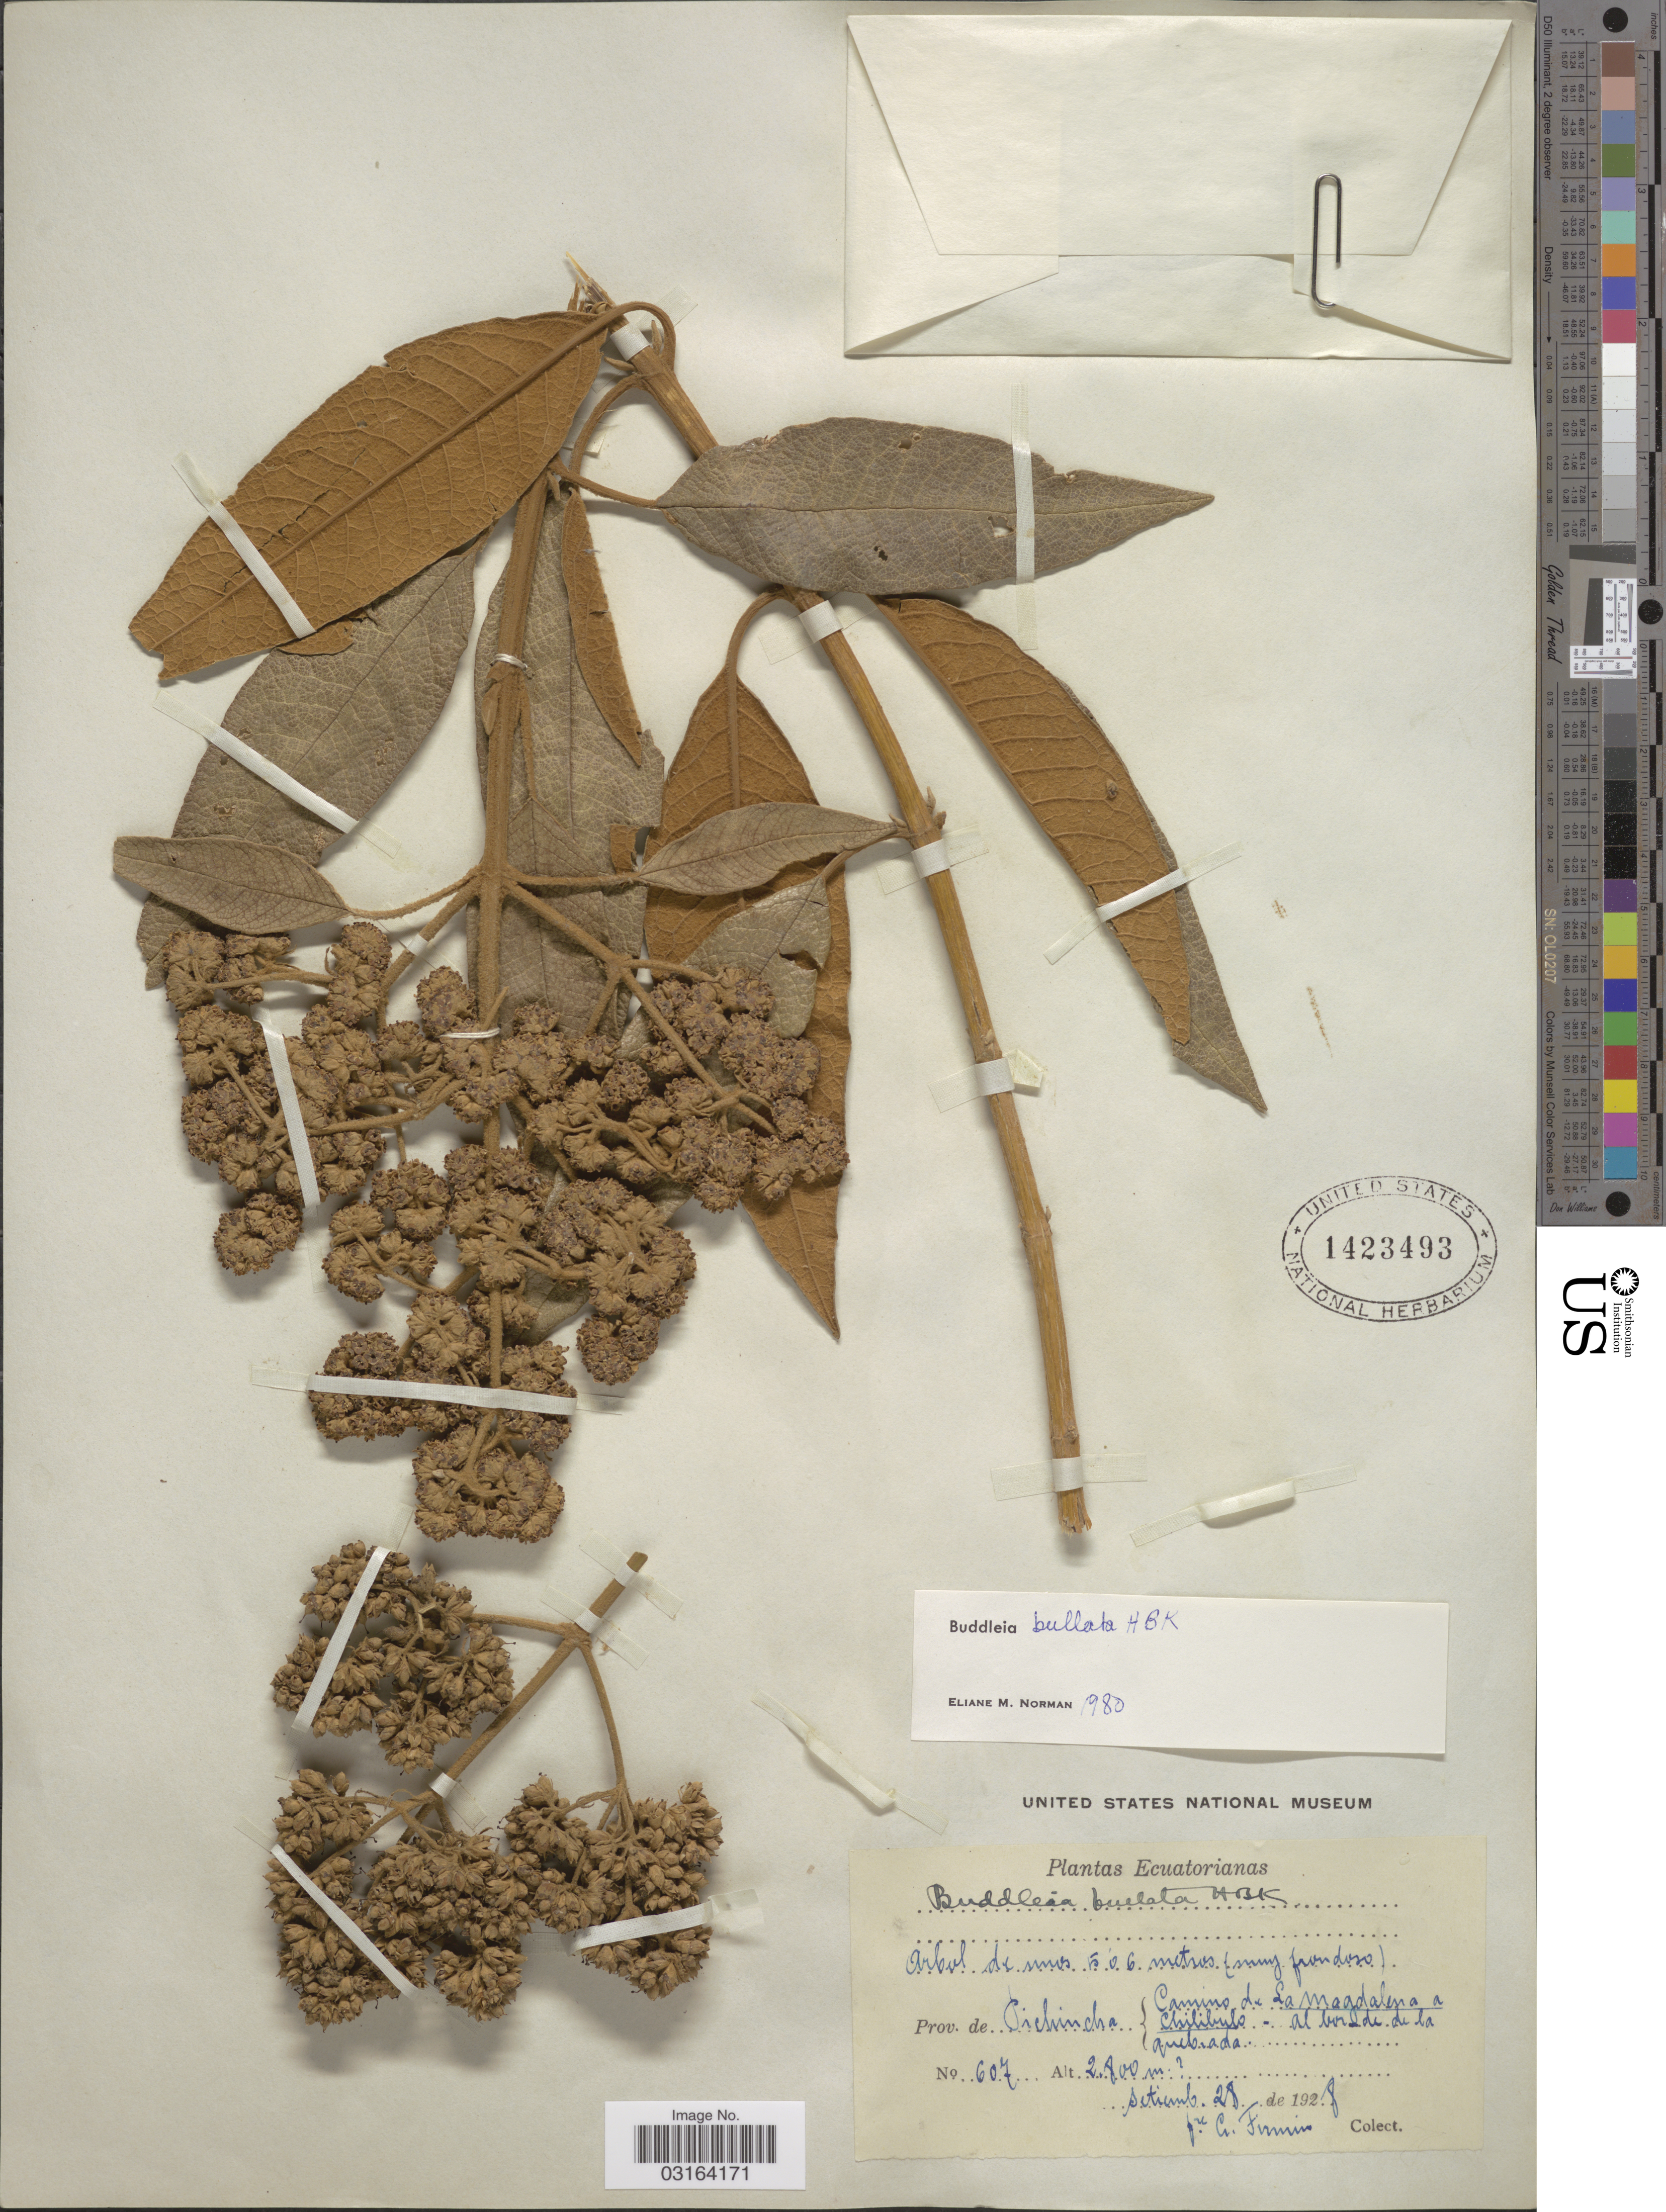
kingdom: Plantae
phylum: Tracheophyta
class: Magnoliopsida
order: Lamiales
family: Scrophulariaceae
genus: Buddleja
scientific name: Buddleja bullata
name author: Kunth in Humb. & et al.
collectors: F. Firmin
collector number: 607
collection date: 1928-09-28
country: Ecuador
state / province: Pichincha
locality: Camino de la Magdalena a Chilibulo.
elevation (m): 2800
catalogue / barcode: US 1423493